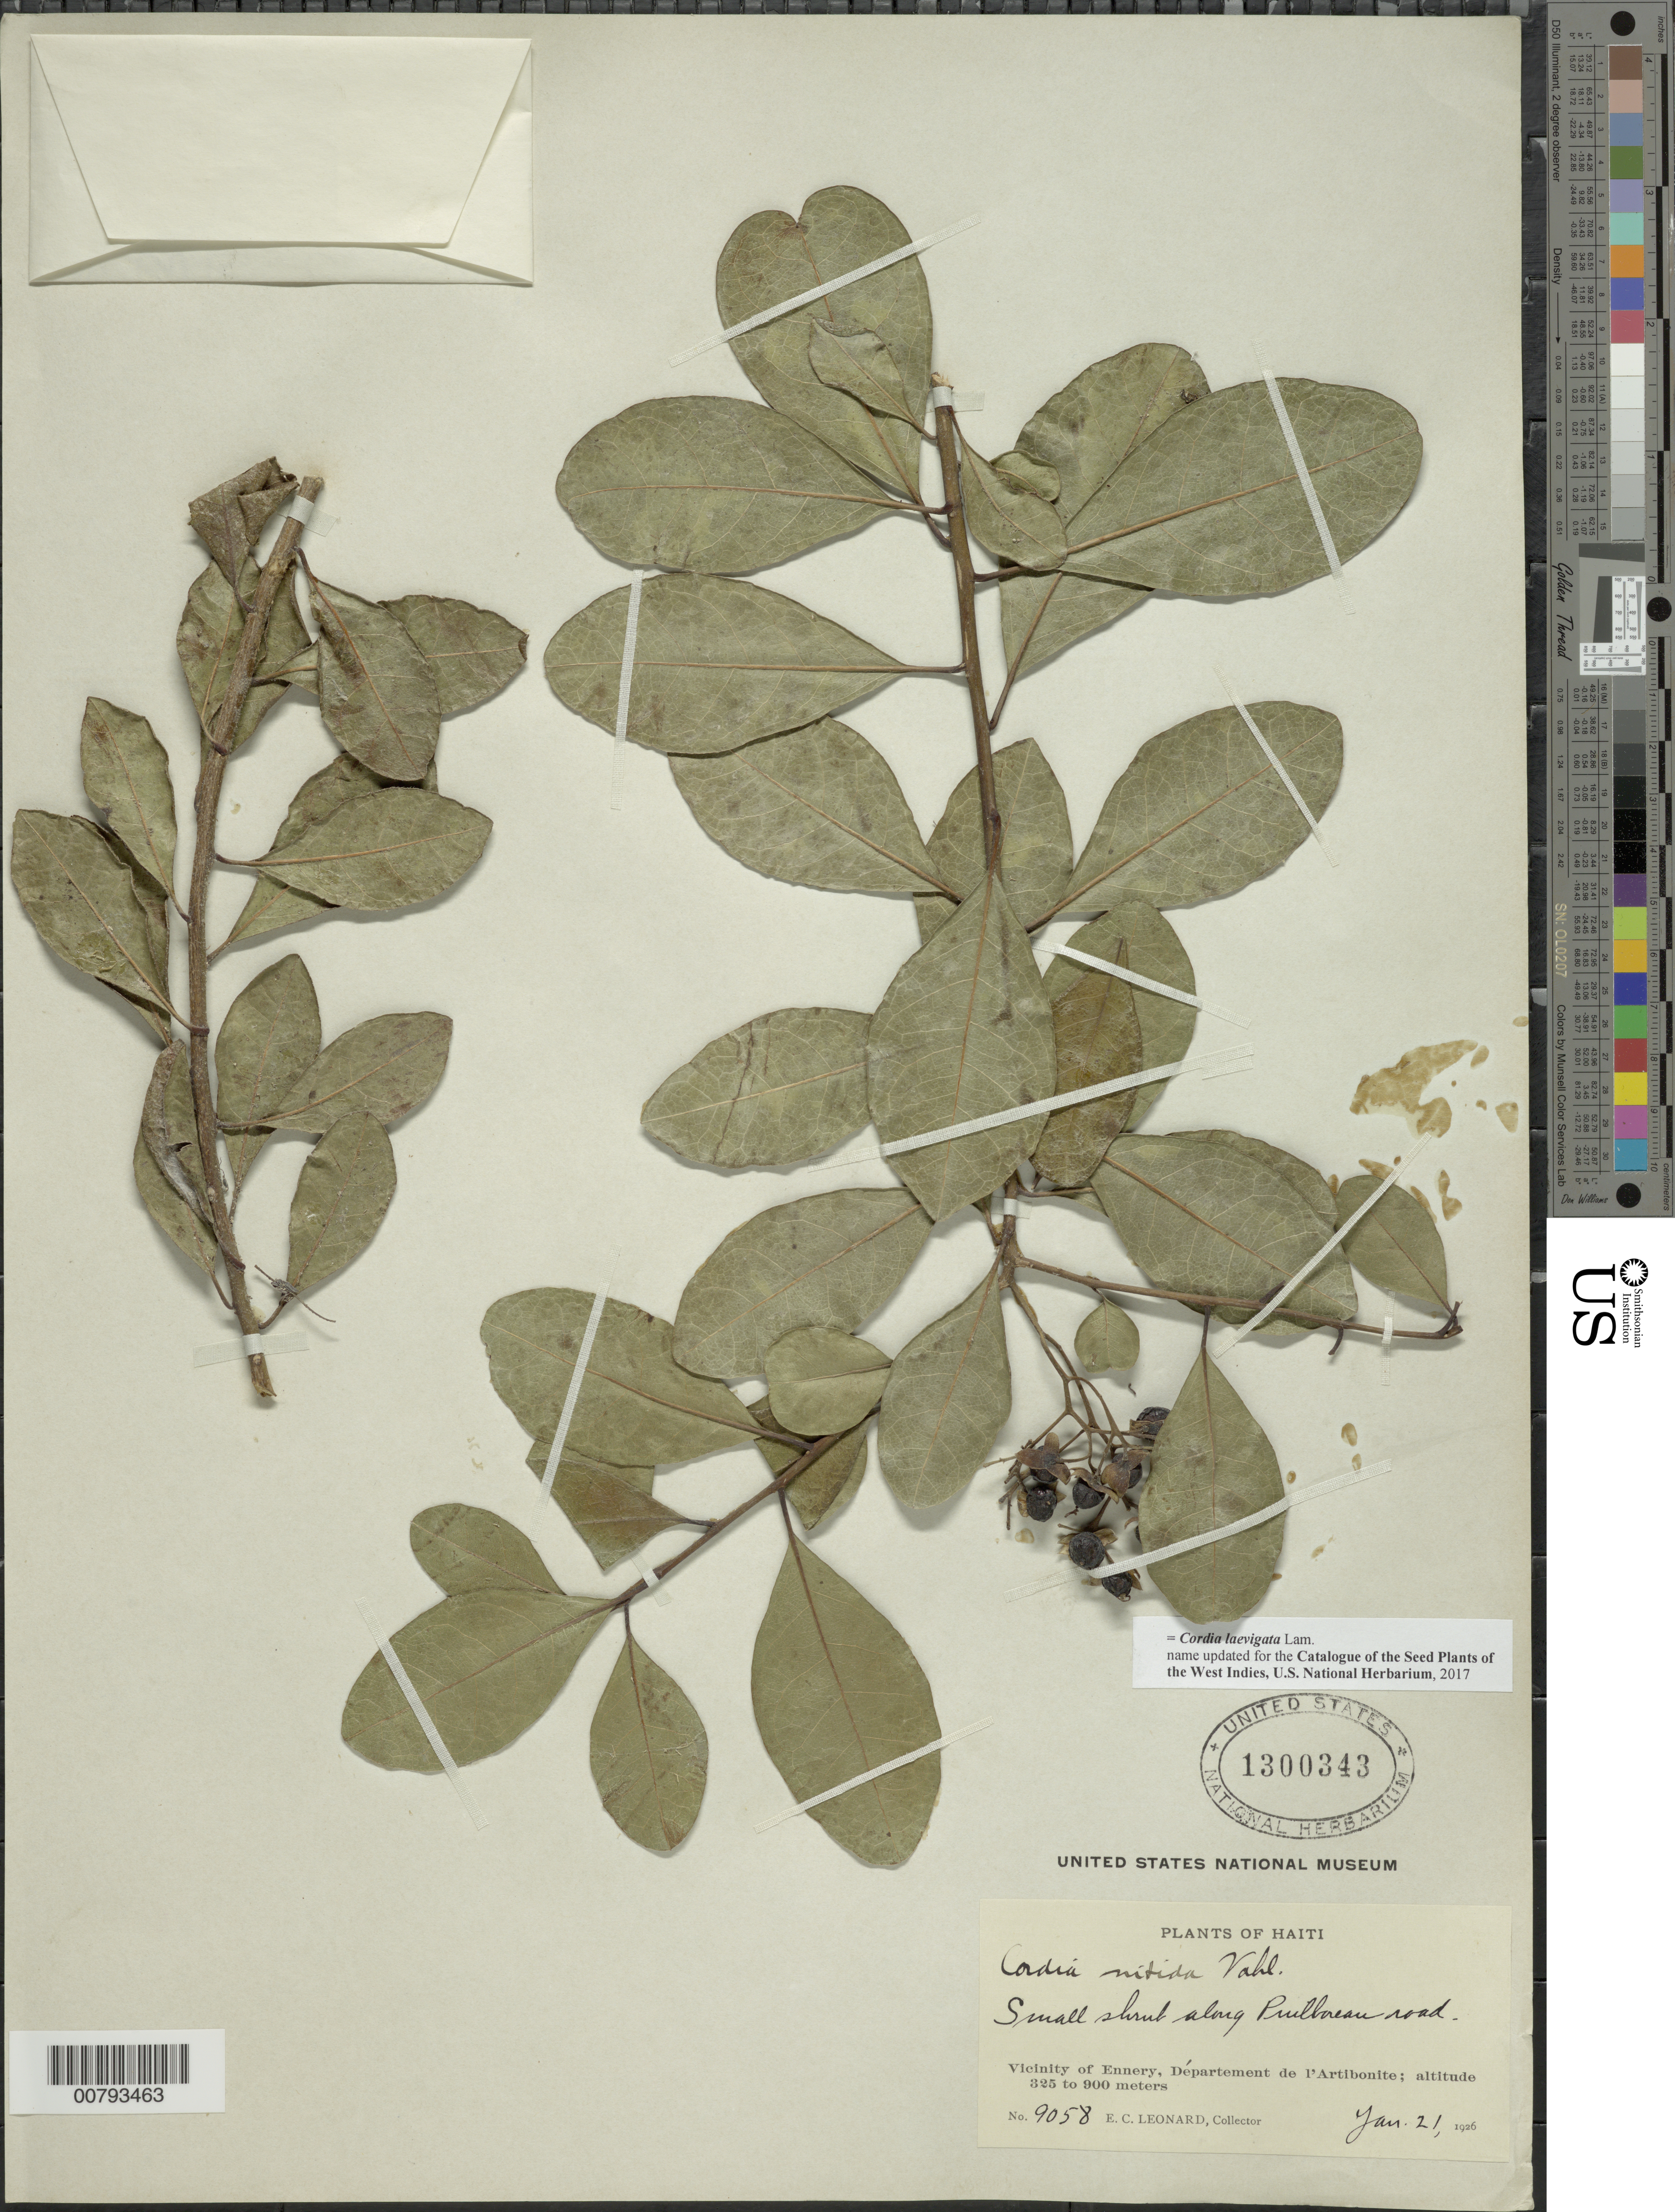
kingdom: Plantae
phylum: Tracheophyta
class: Magnoliopsida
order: Boraginales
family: Cordiaceae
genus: Cordia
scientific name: Cordia laevigata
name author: Lam.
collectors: E. C. Leonard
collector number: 9058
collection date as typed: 21 Jan 1926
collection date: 1926-01-21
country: Haiti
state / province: Artibonite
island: Hispaniola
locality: Vicinity of Ennery, along Puilboreau road.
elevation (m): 325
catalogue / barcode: US 1300343